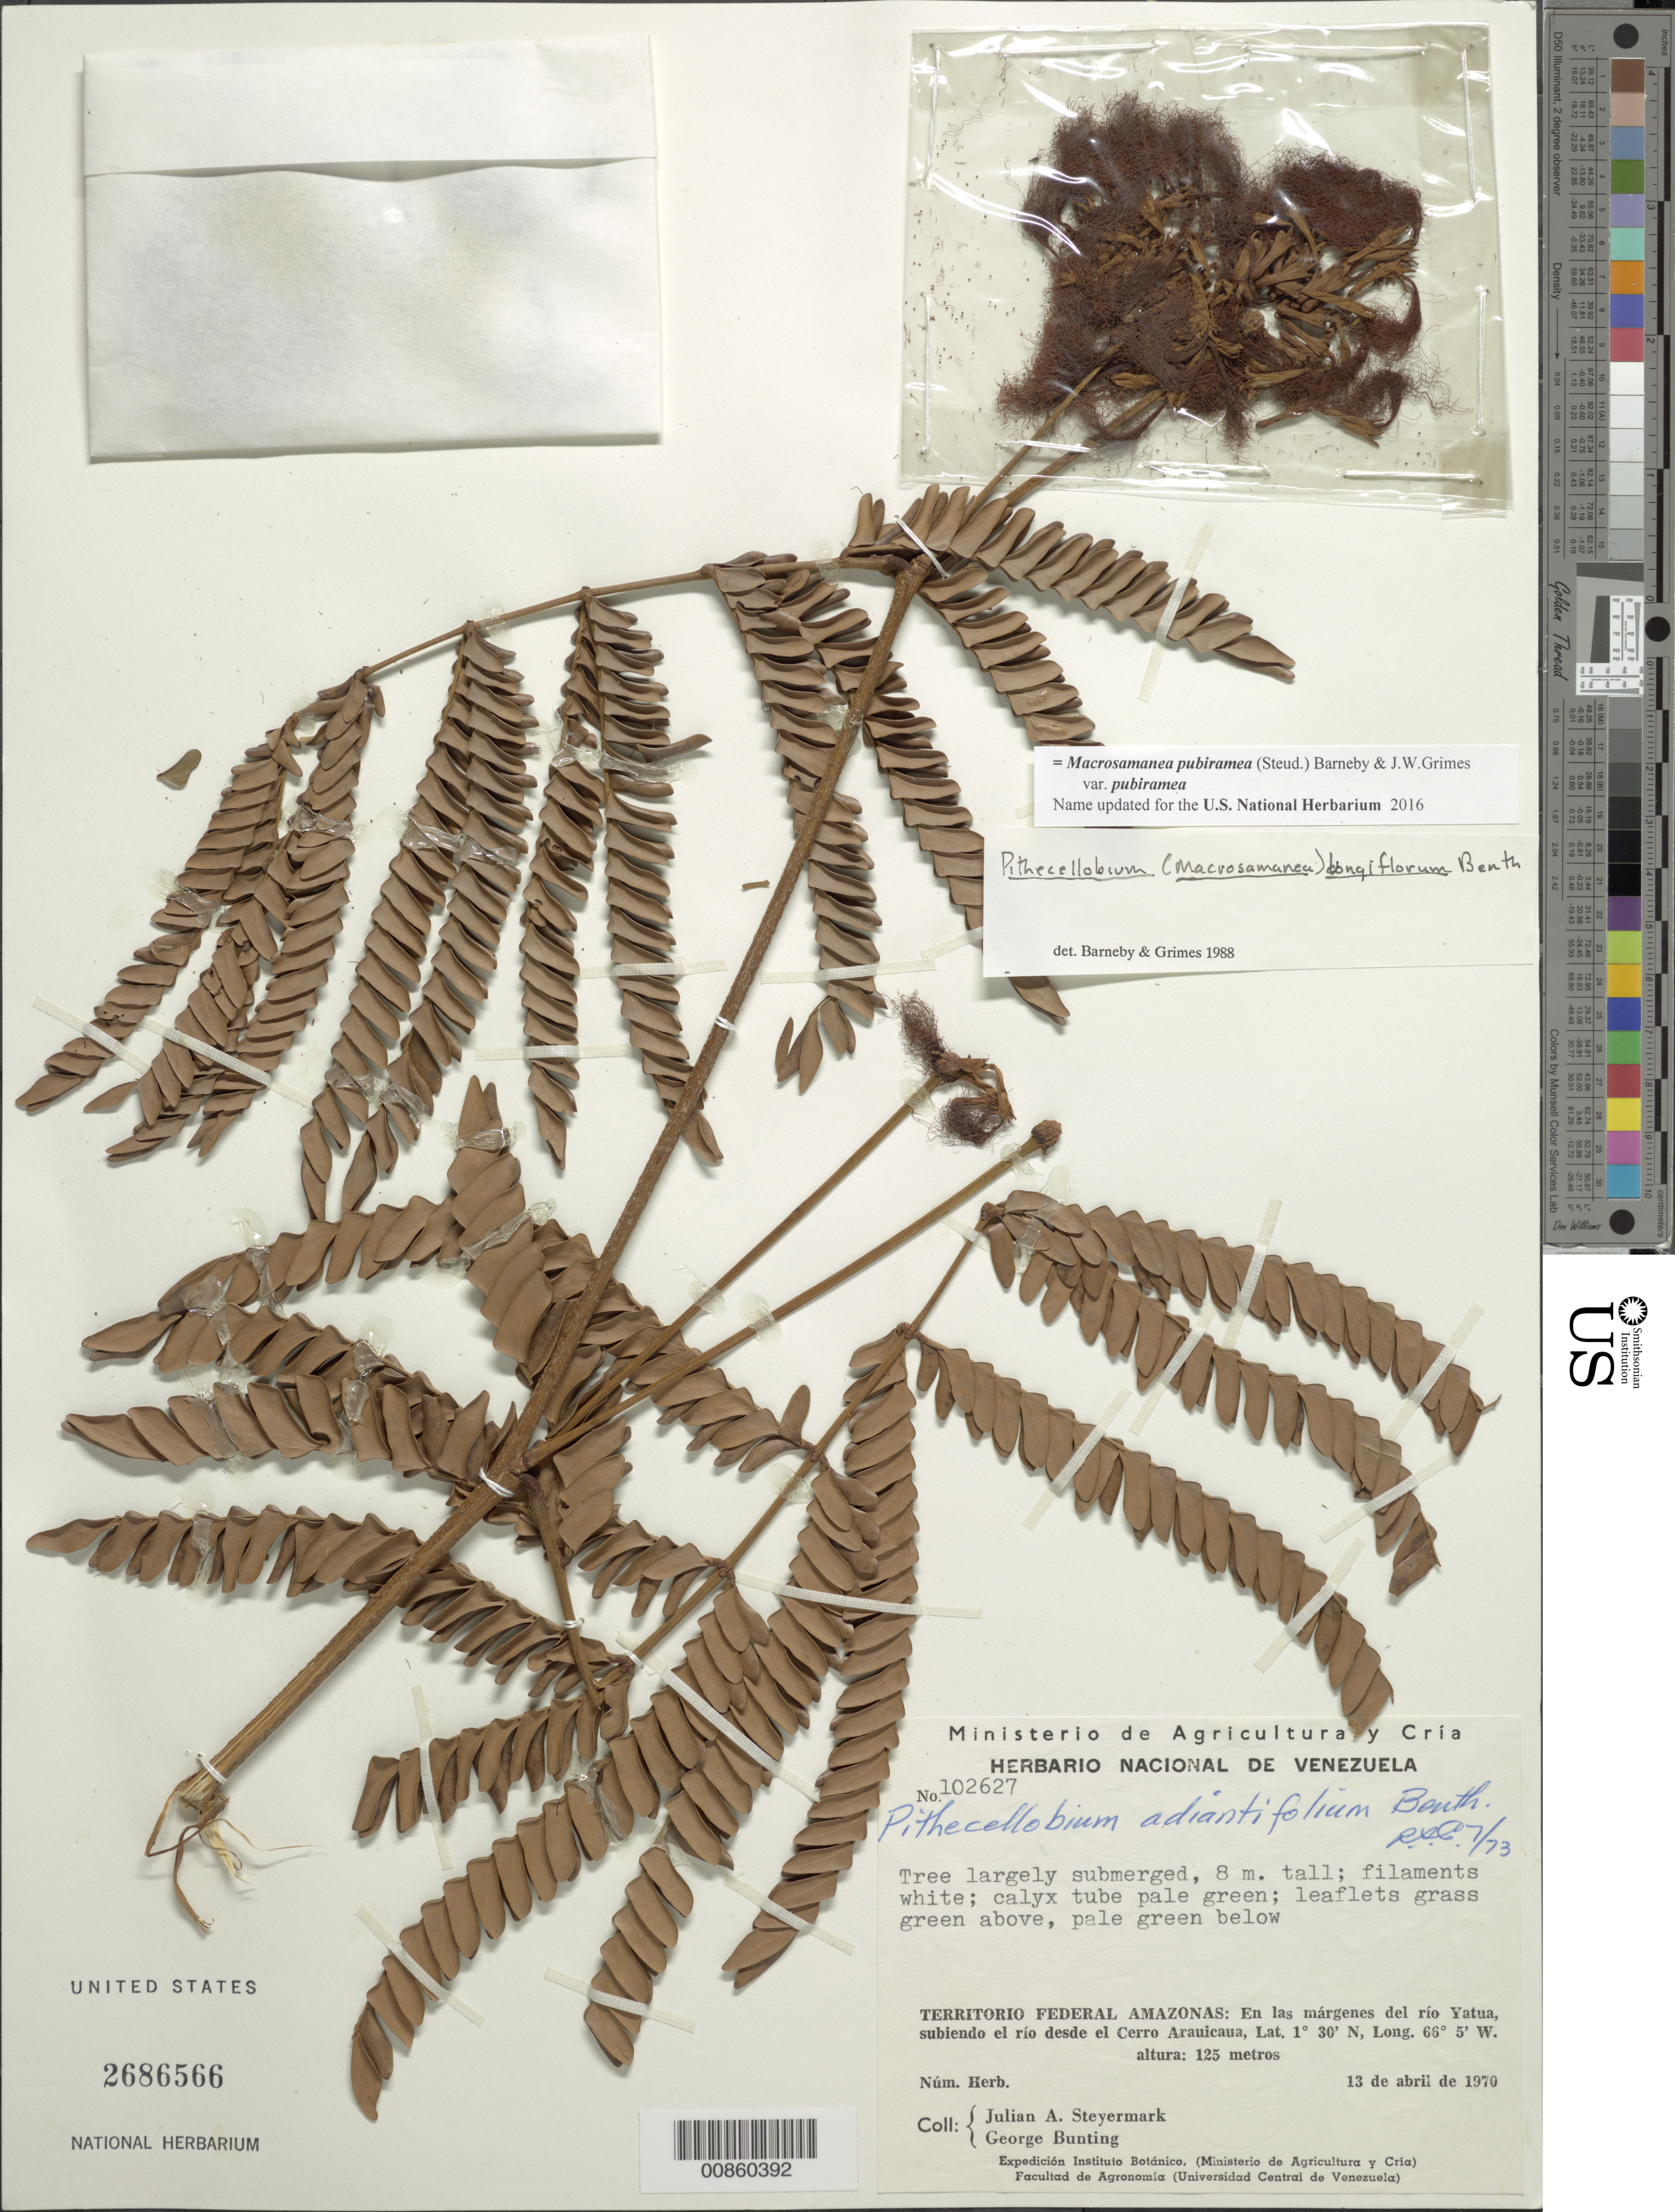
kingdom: Plantae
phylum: Tracheophyta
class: Magnoliopsida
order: Fabales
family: Fabaceae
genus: Macrosamanea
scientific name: Macrosamanea pubiramea var. pubiramea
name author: (Steud.) Barneby & J.W. Grimes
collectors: J. Steyermark & G. S. Bunting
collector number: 102627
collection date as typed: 13-Apr-70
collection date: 1970-04-13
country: Venezuela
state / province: Amazonas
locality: Rió Yatua, subiendo el río desde el Cerro Arauicaua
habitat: Largely submerged; margenes del rio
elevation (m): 125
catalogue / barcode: US 2686566